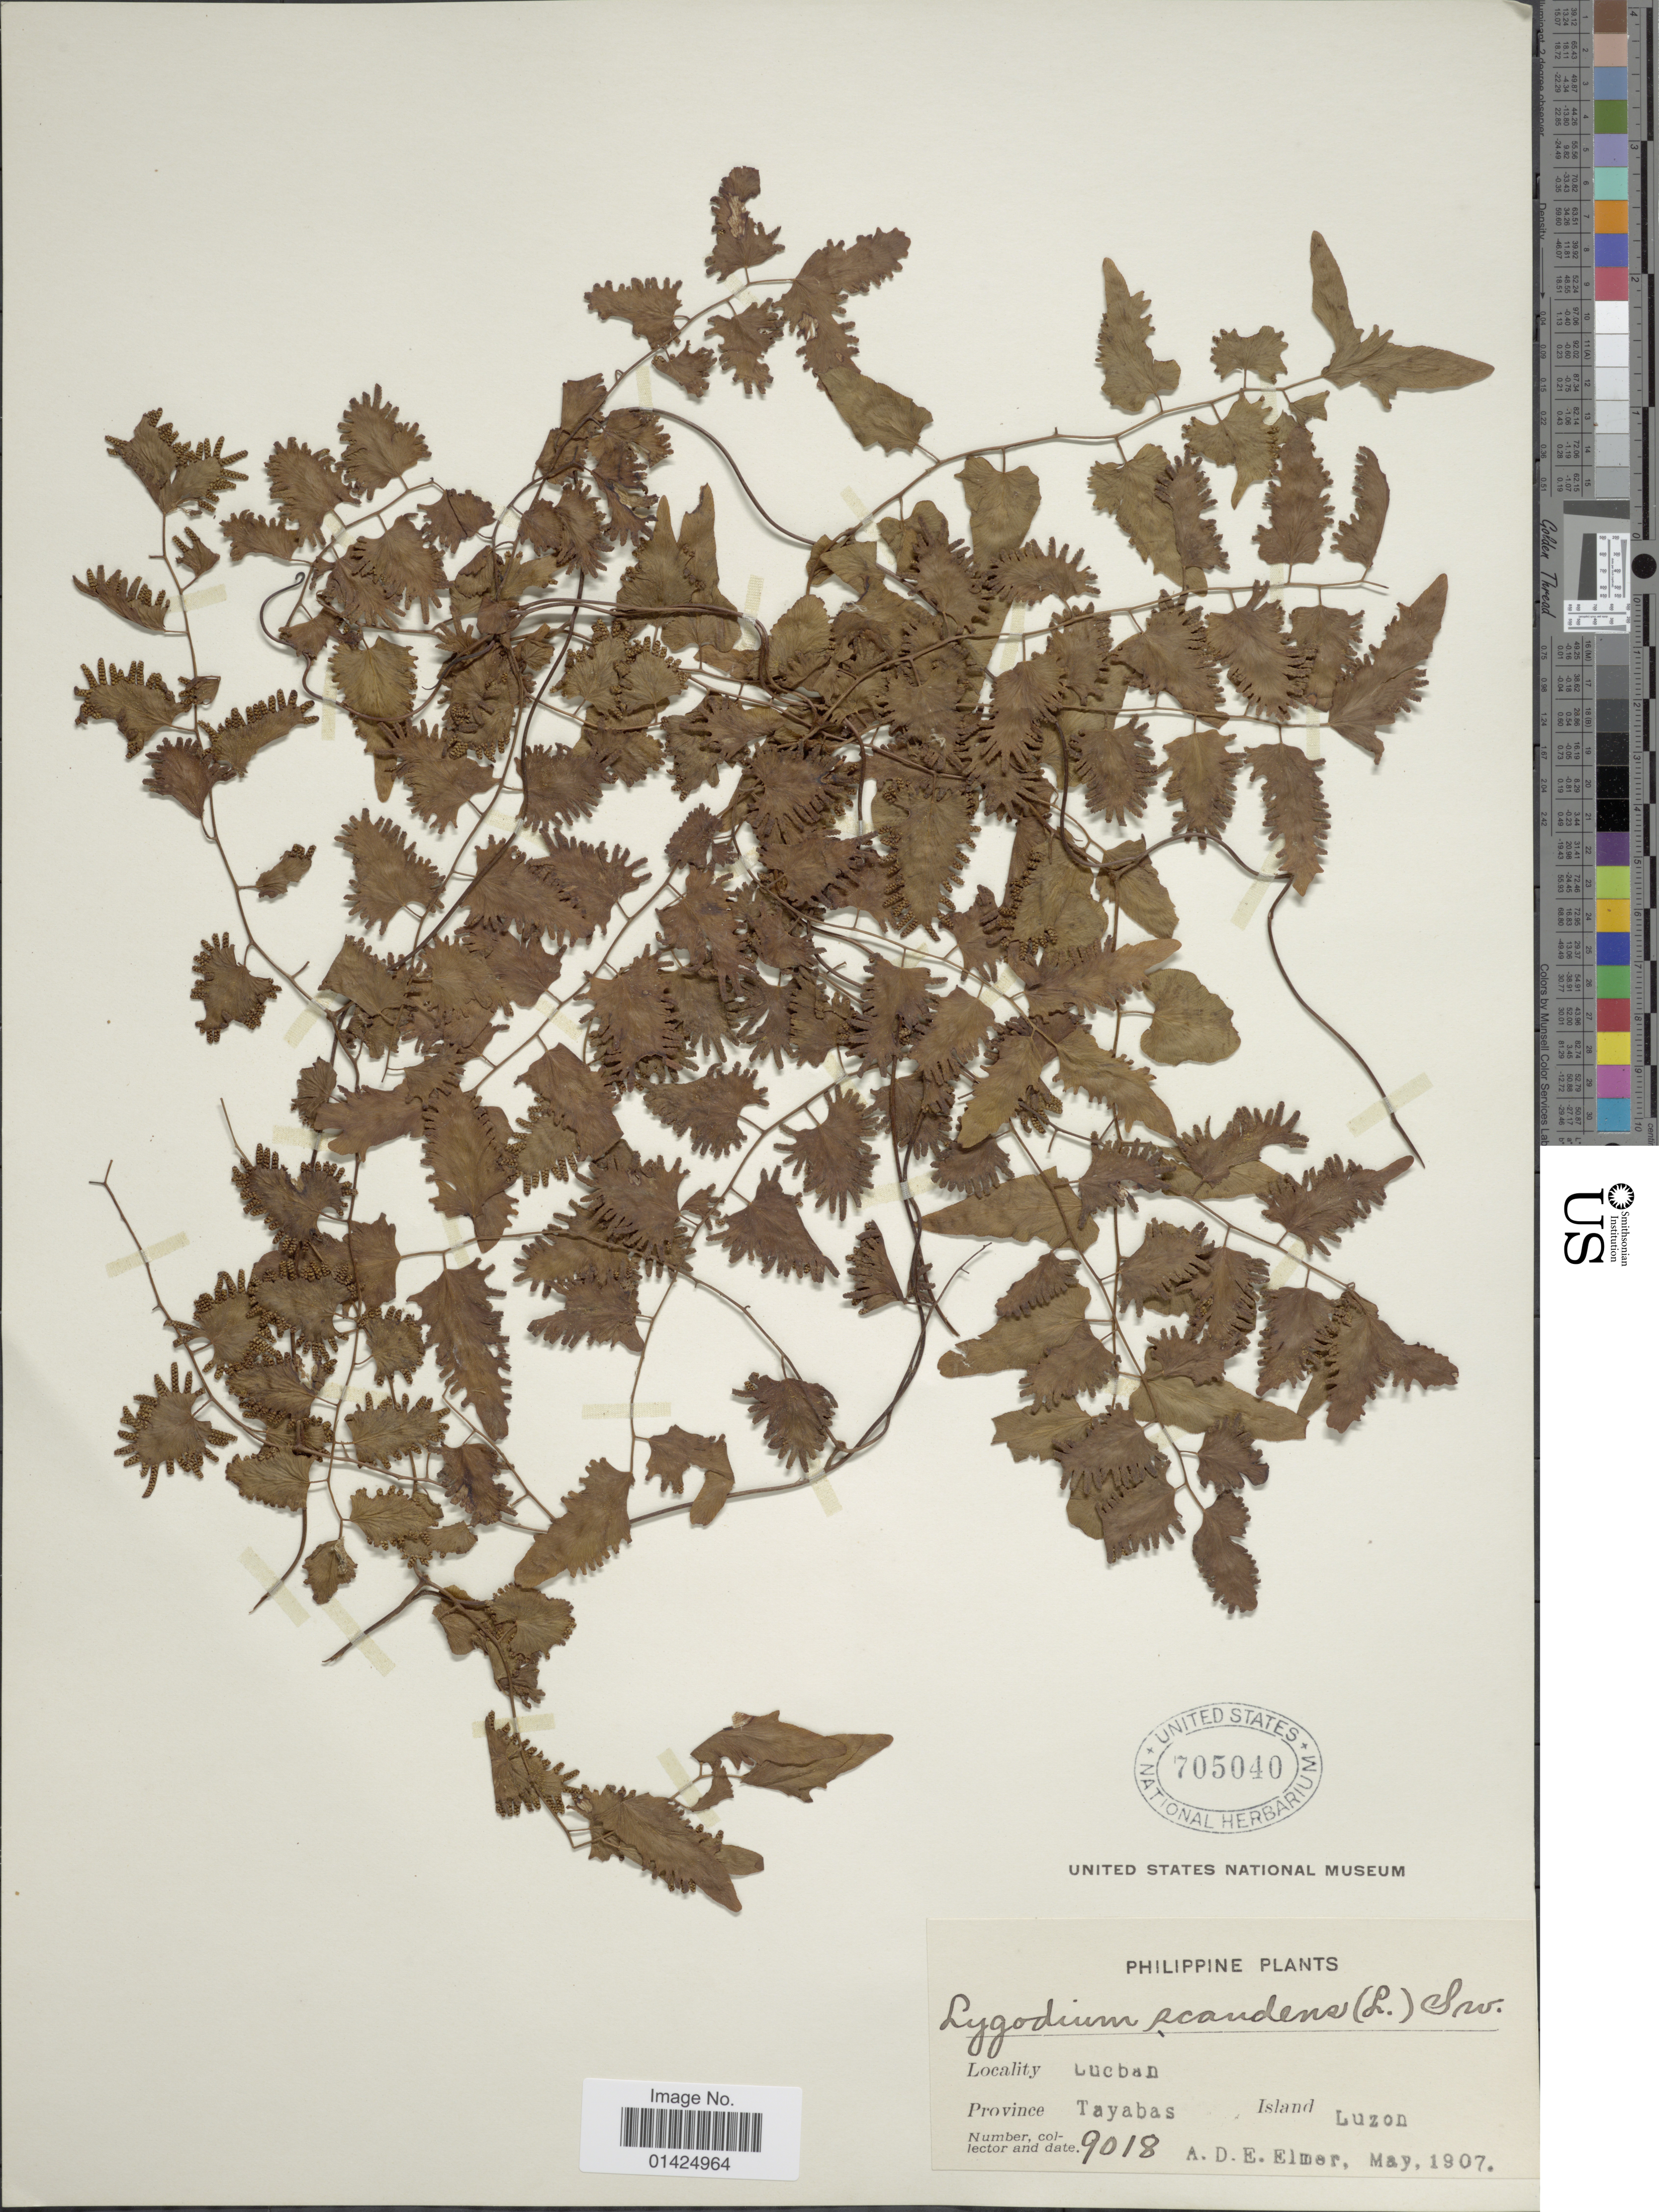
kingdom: Plantae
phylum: Tracheophyta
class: Polypodiopsida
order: Schizaeales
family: Lygodiaceae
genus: Lygodium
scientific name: Lygodium microphyllum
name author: (Cav.) R. Br.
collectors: A. D. E. Elmer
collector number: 9018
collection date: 1907-05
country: Philippines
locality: Lucban, Province Tayabas, Island Luzon.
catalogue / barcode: US 705040